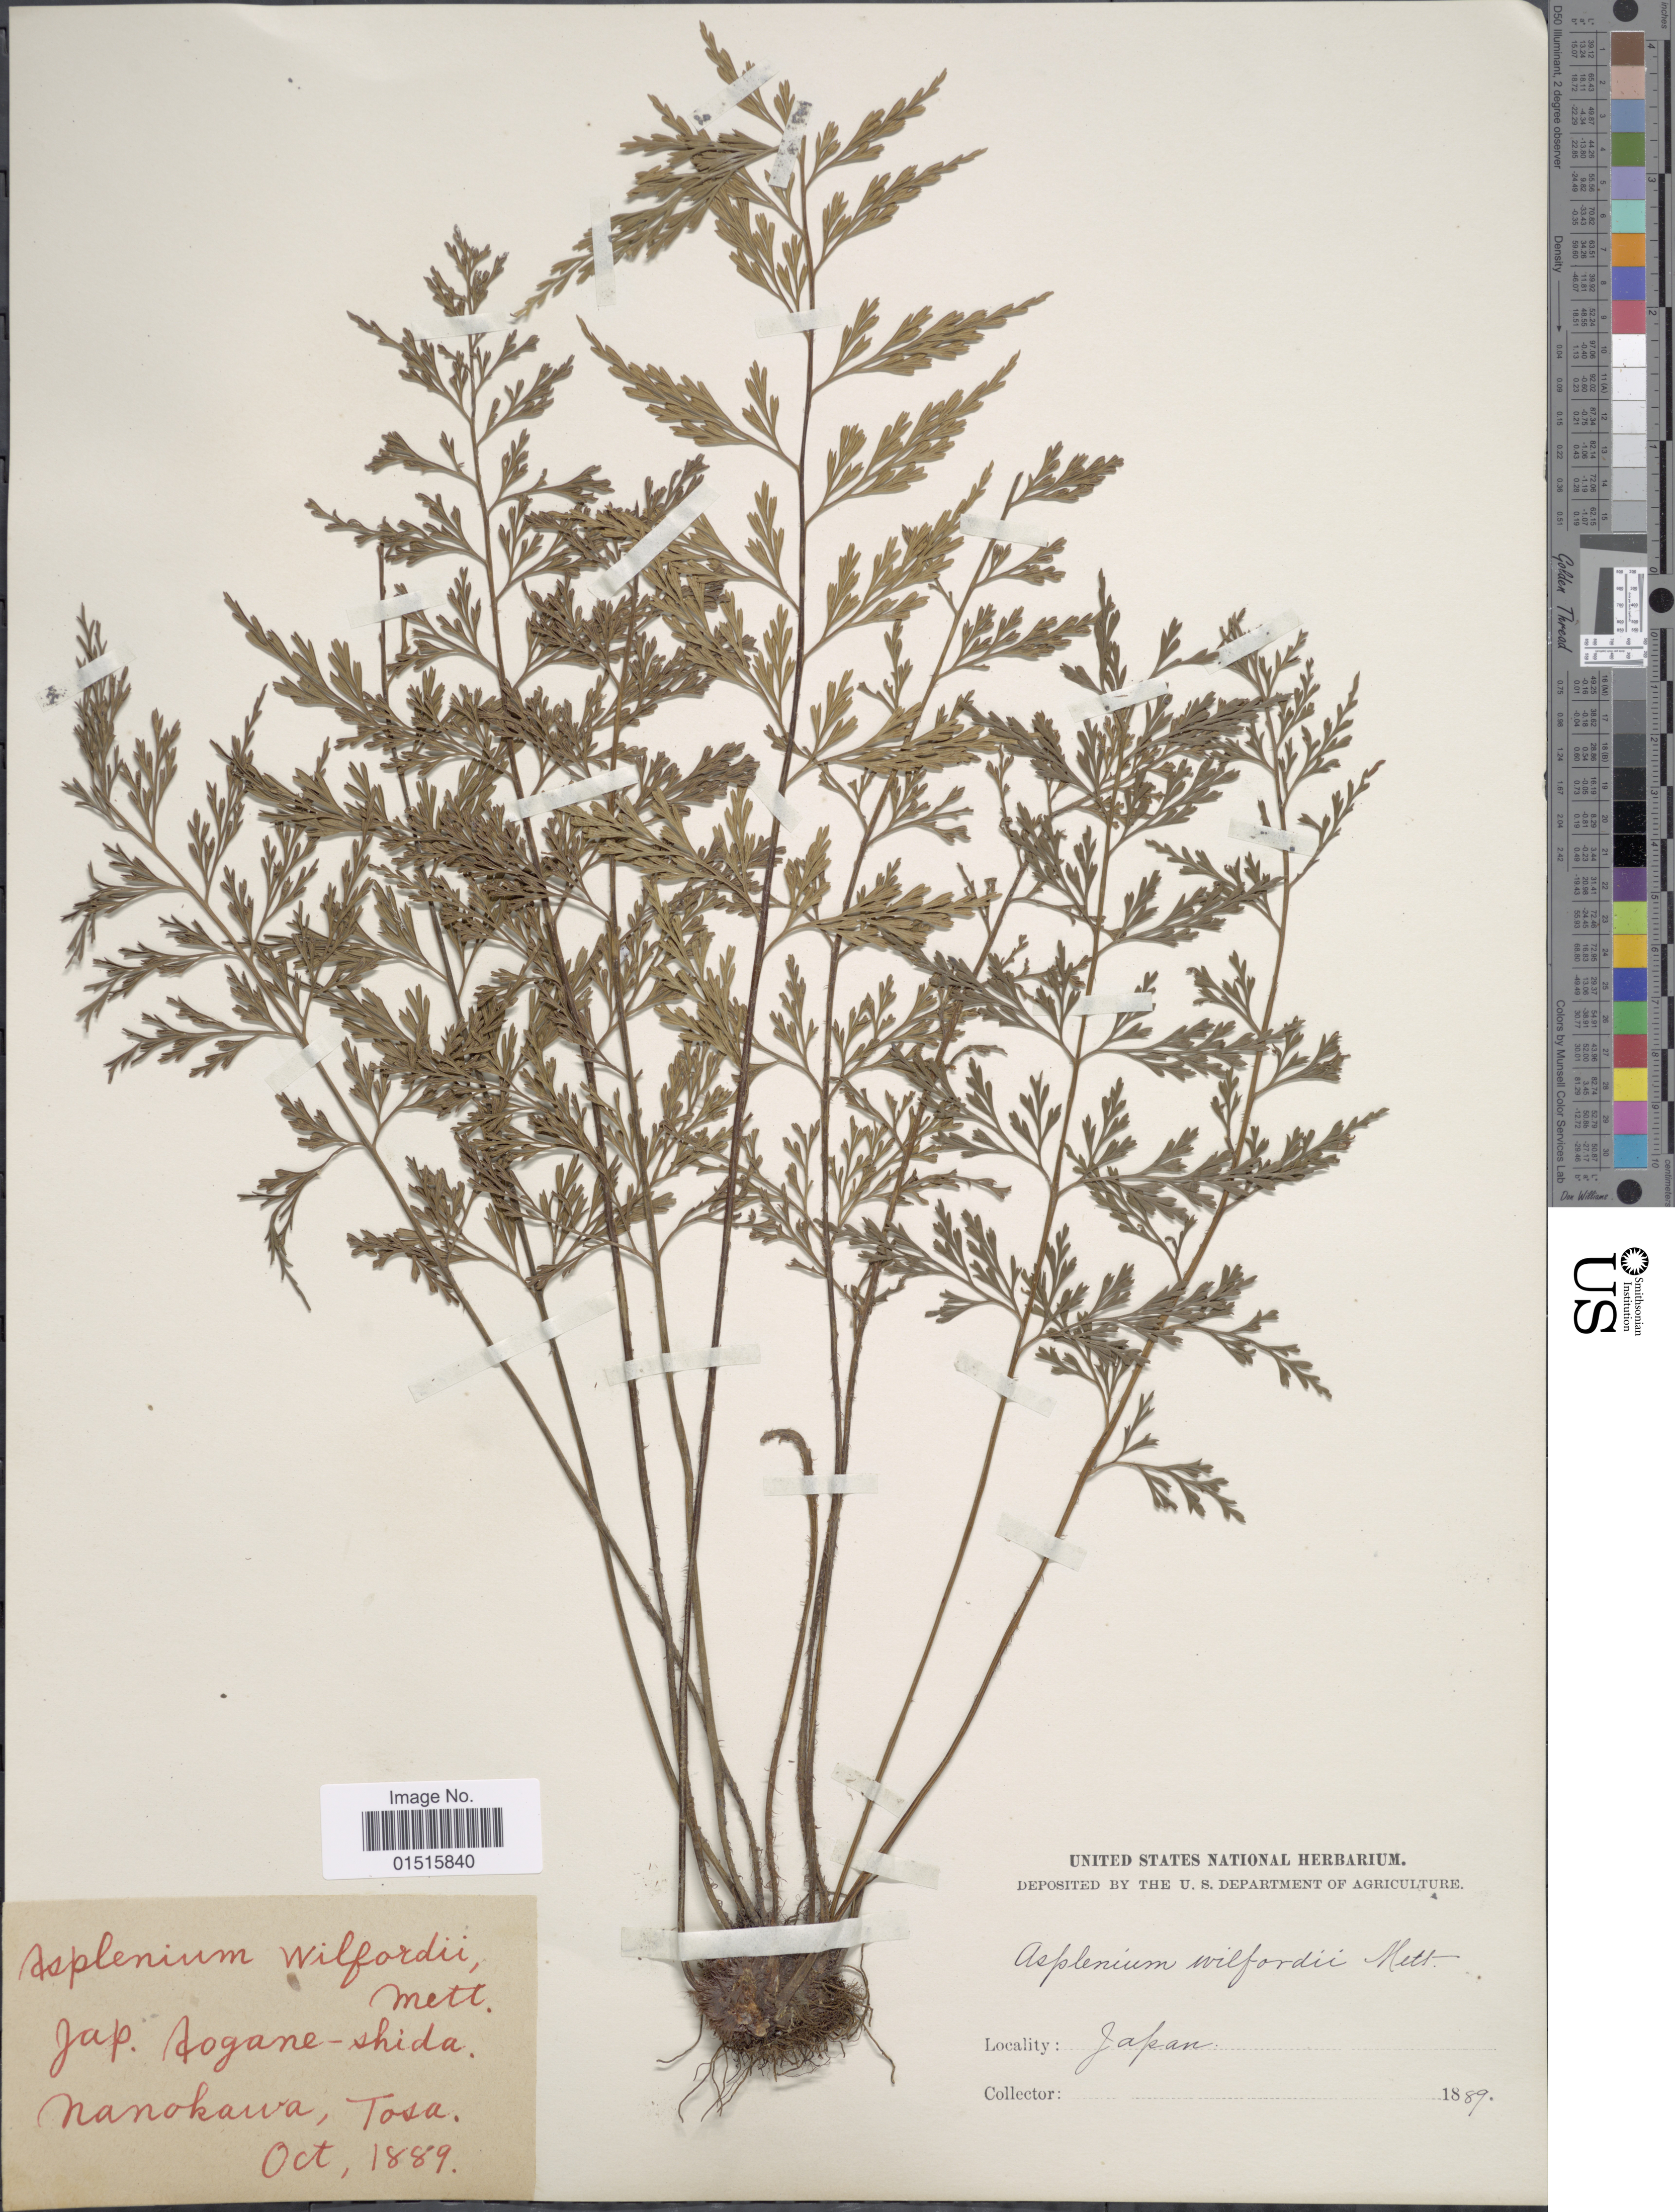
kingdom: Plantae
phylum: Tracheophyta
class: Polypodiopsida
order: Polypodiales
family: Aspleniaceae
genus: Asplenium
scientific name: Asplenium wilfordii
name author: Mett. ex Kuhn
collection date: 1889-10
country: Japan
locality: Nanokawa, Tosa